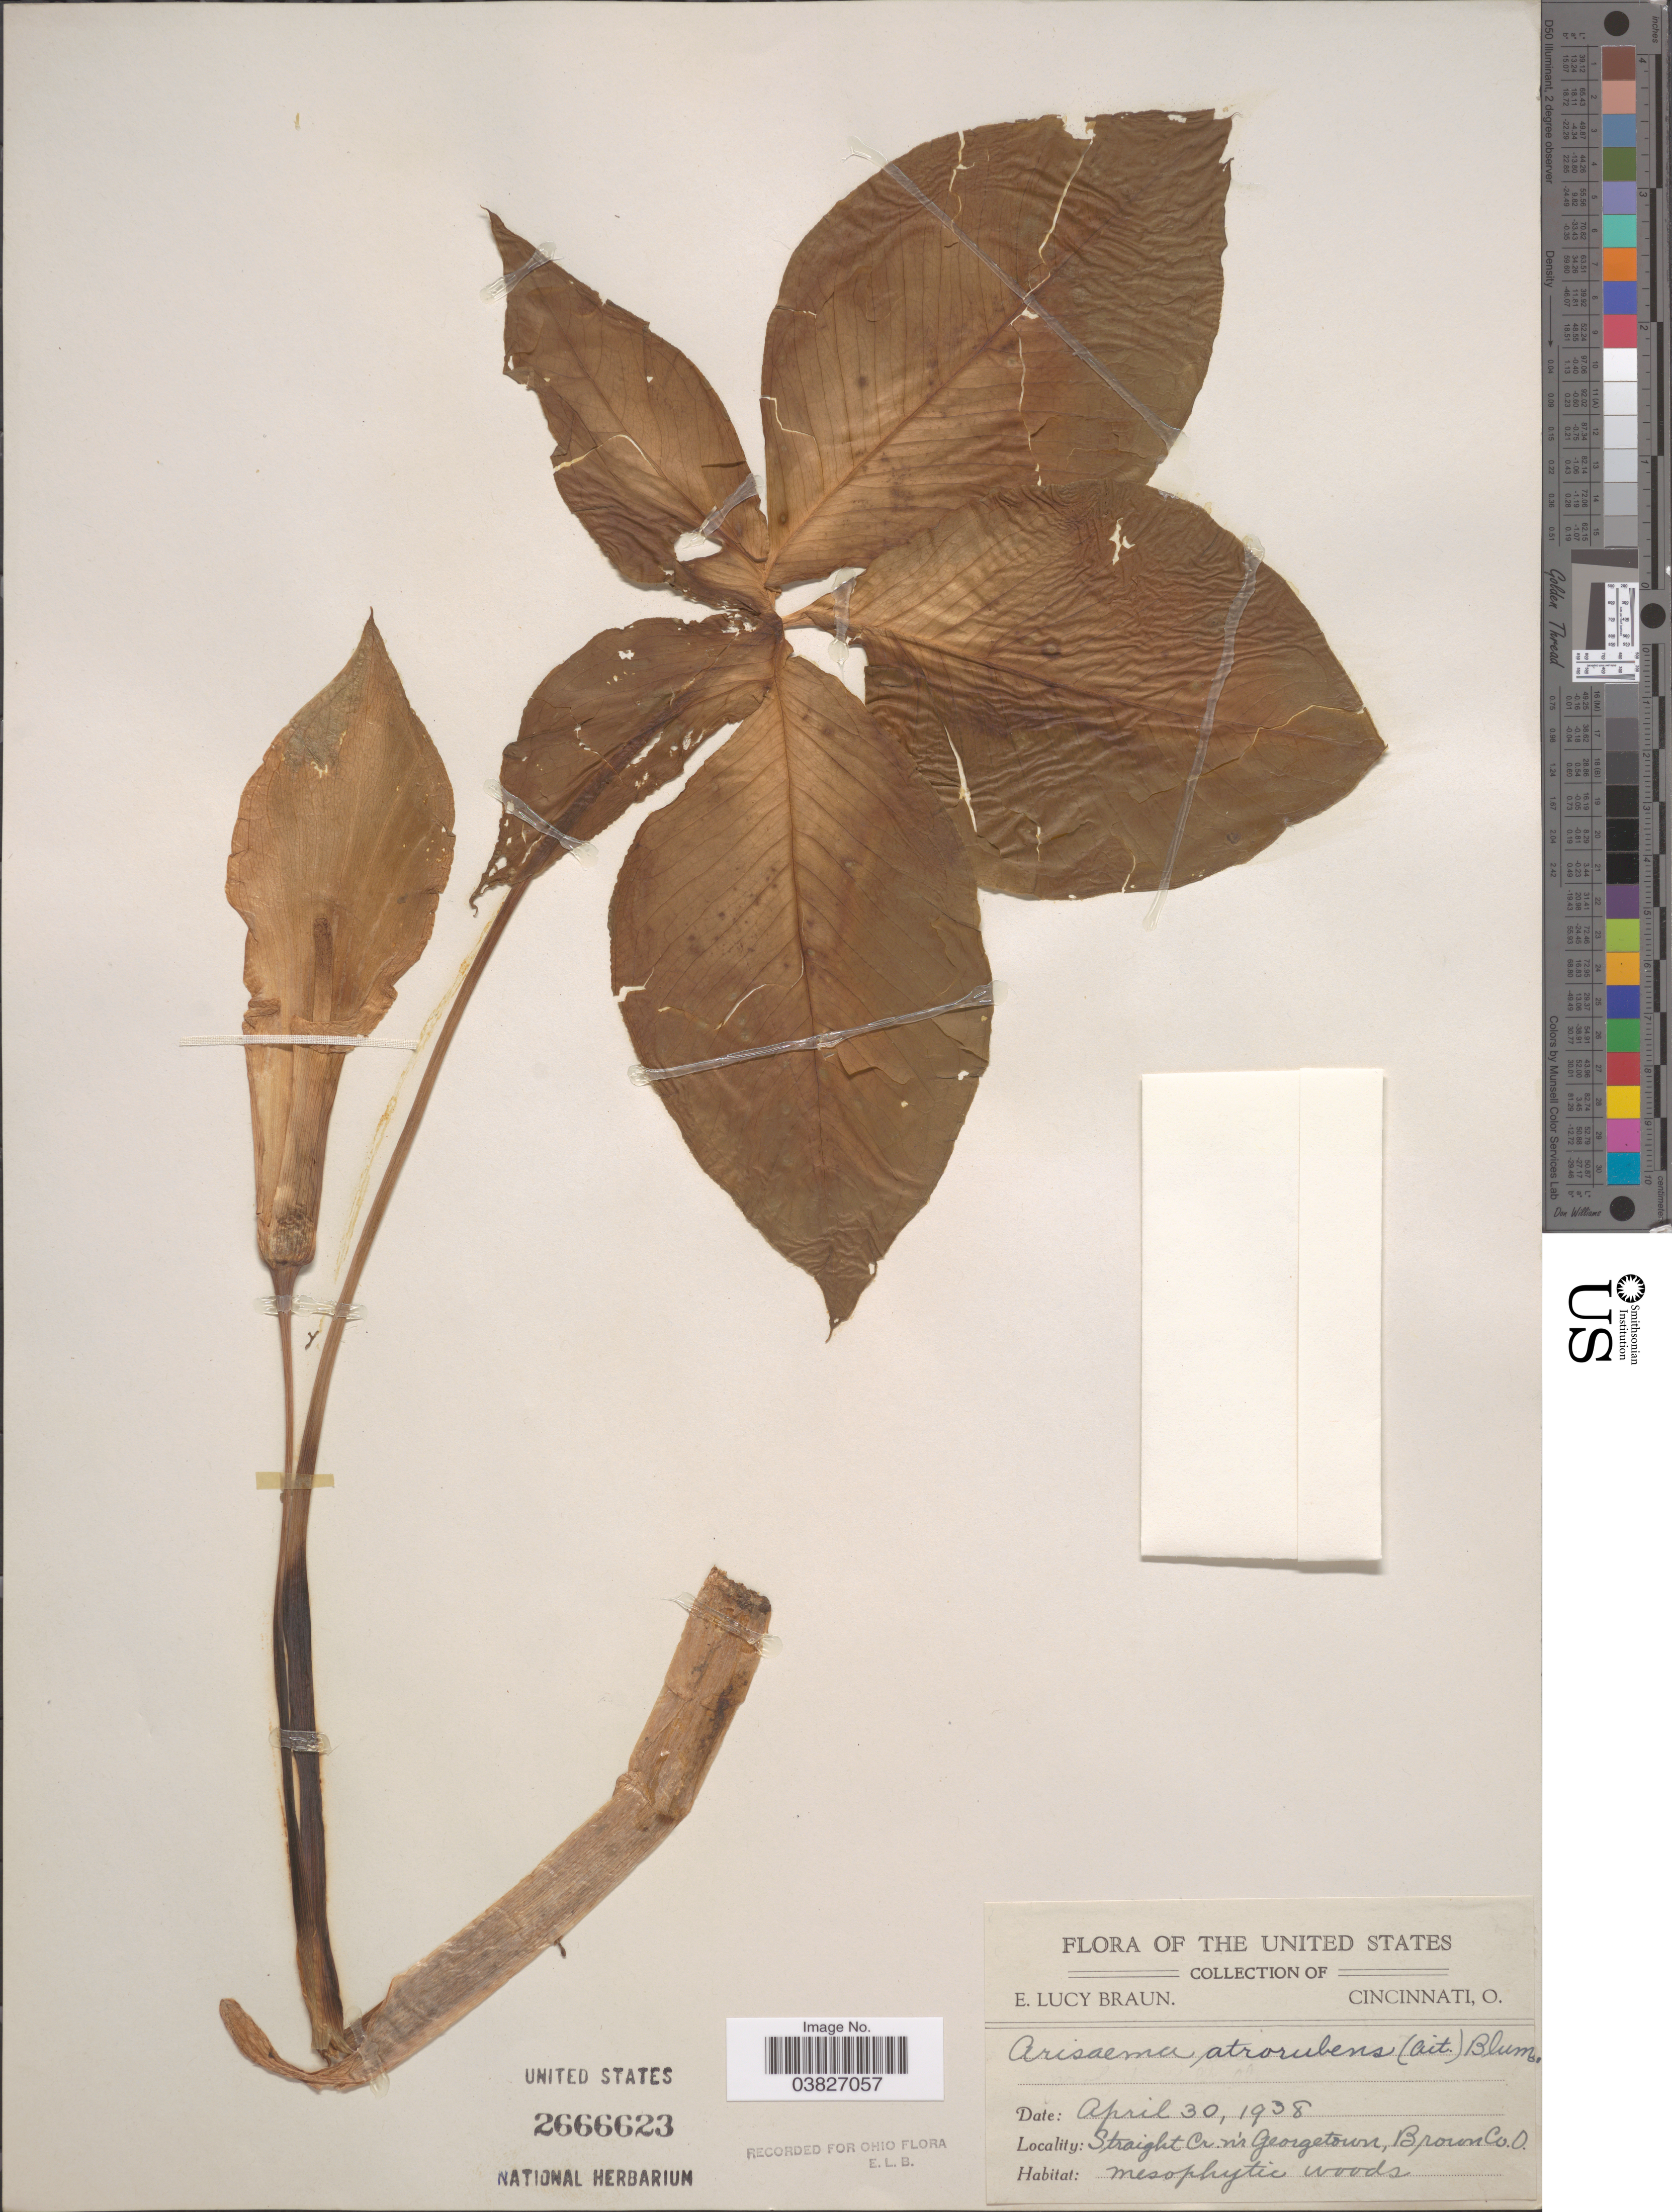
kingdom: Plantae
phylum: Tracheophyta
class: Liliopsida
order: Alismatales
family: Araceae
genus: Arisaema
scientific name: Arisaema quinatum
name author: (Nutt.) Schott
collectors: E. L. Braun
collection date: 1938-04-30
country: United States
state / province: Ohio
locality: Straight Cr. nr Georgetown, Brown Co.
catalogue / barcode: US 2666623